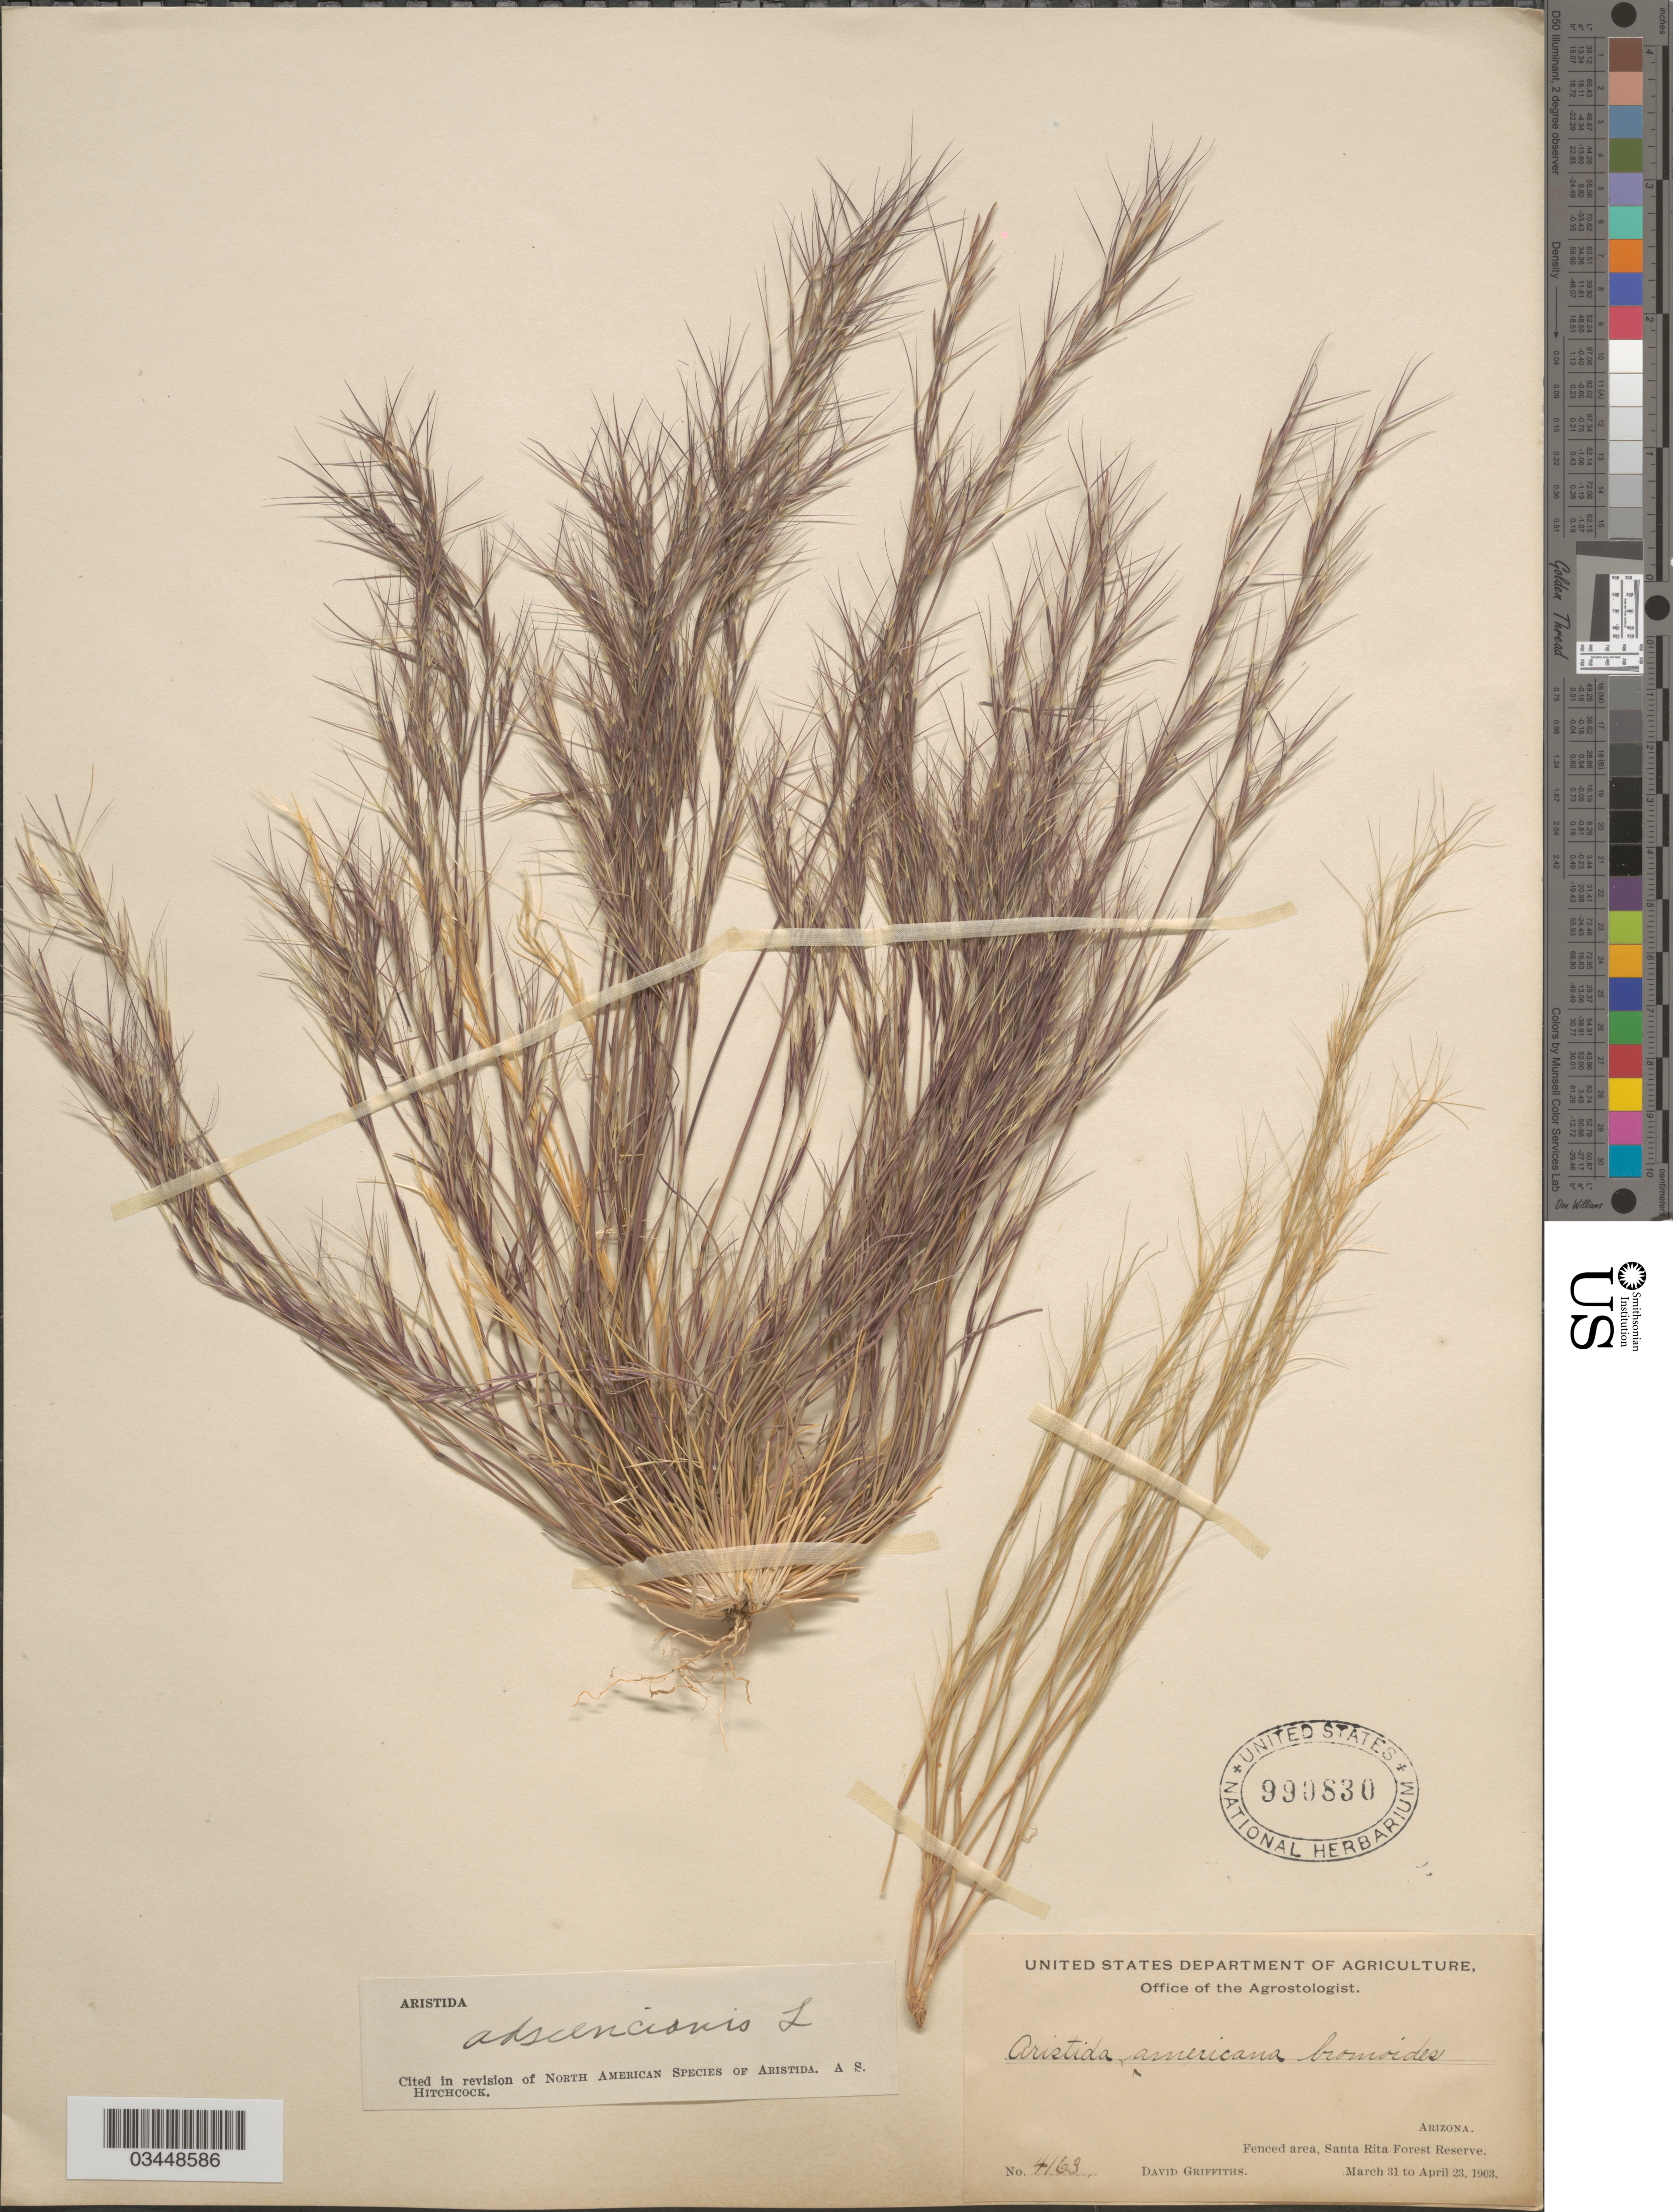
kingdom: Plantae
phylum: Tracheophyta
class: Liliopsida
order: Poales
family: Poaceae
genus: Aristida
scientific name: Aristida adscensionis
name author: L.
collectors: D. Griffiths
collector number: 4163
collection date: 1903-03-31/1903-04-23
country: United States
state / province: Arizona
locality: Fenced area, Santa Rita Forest Reserve.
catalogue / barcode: US 990830